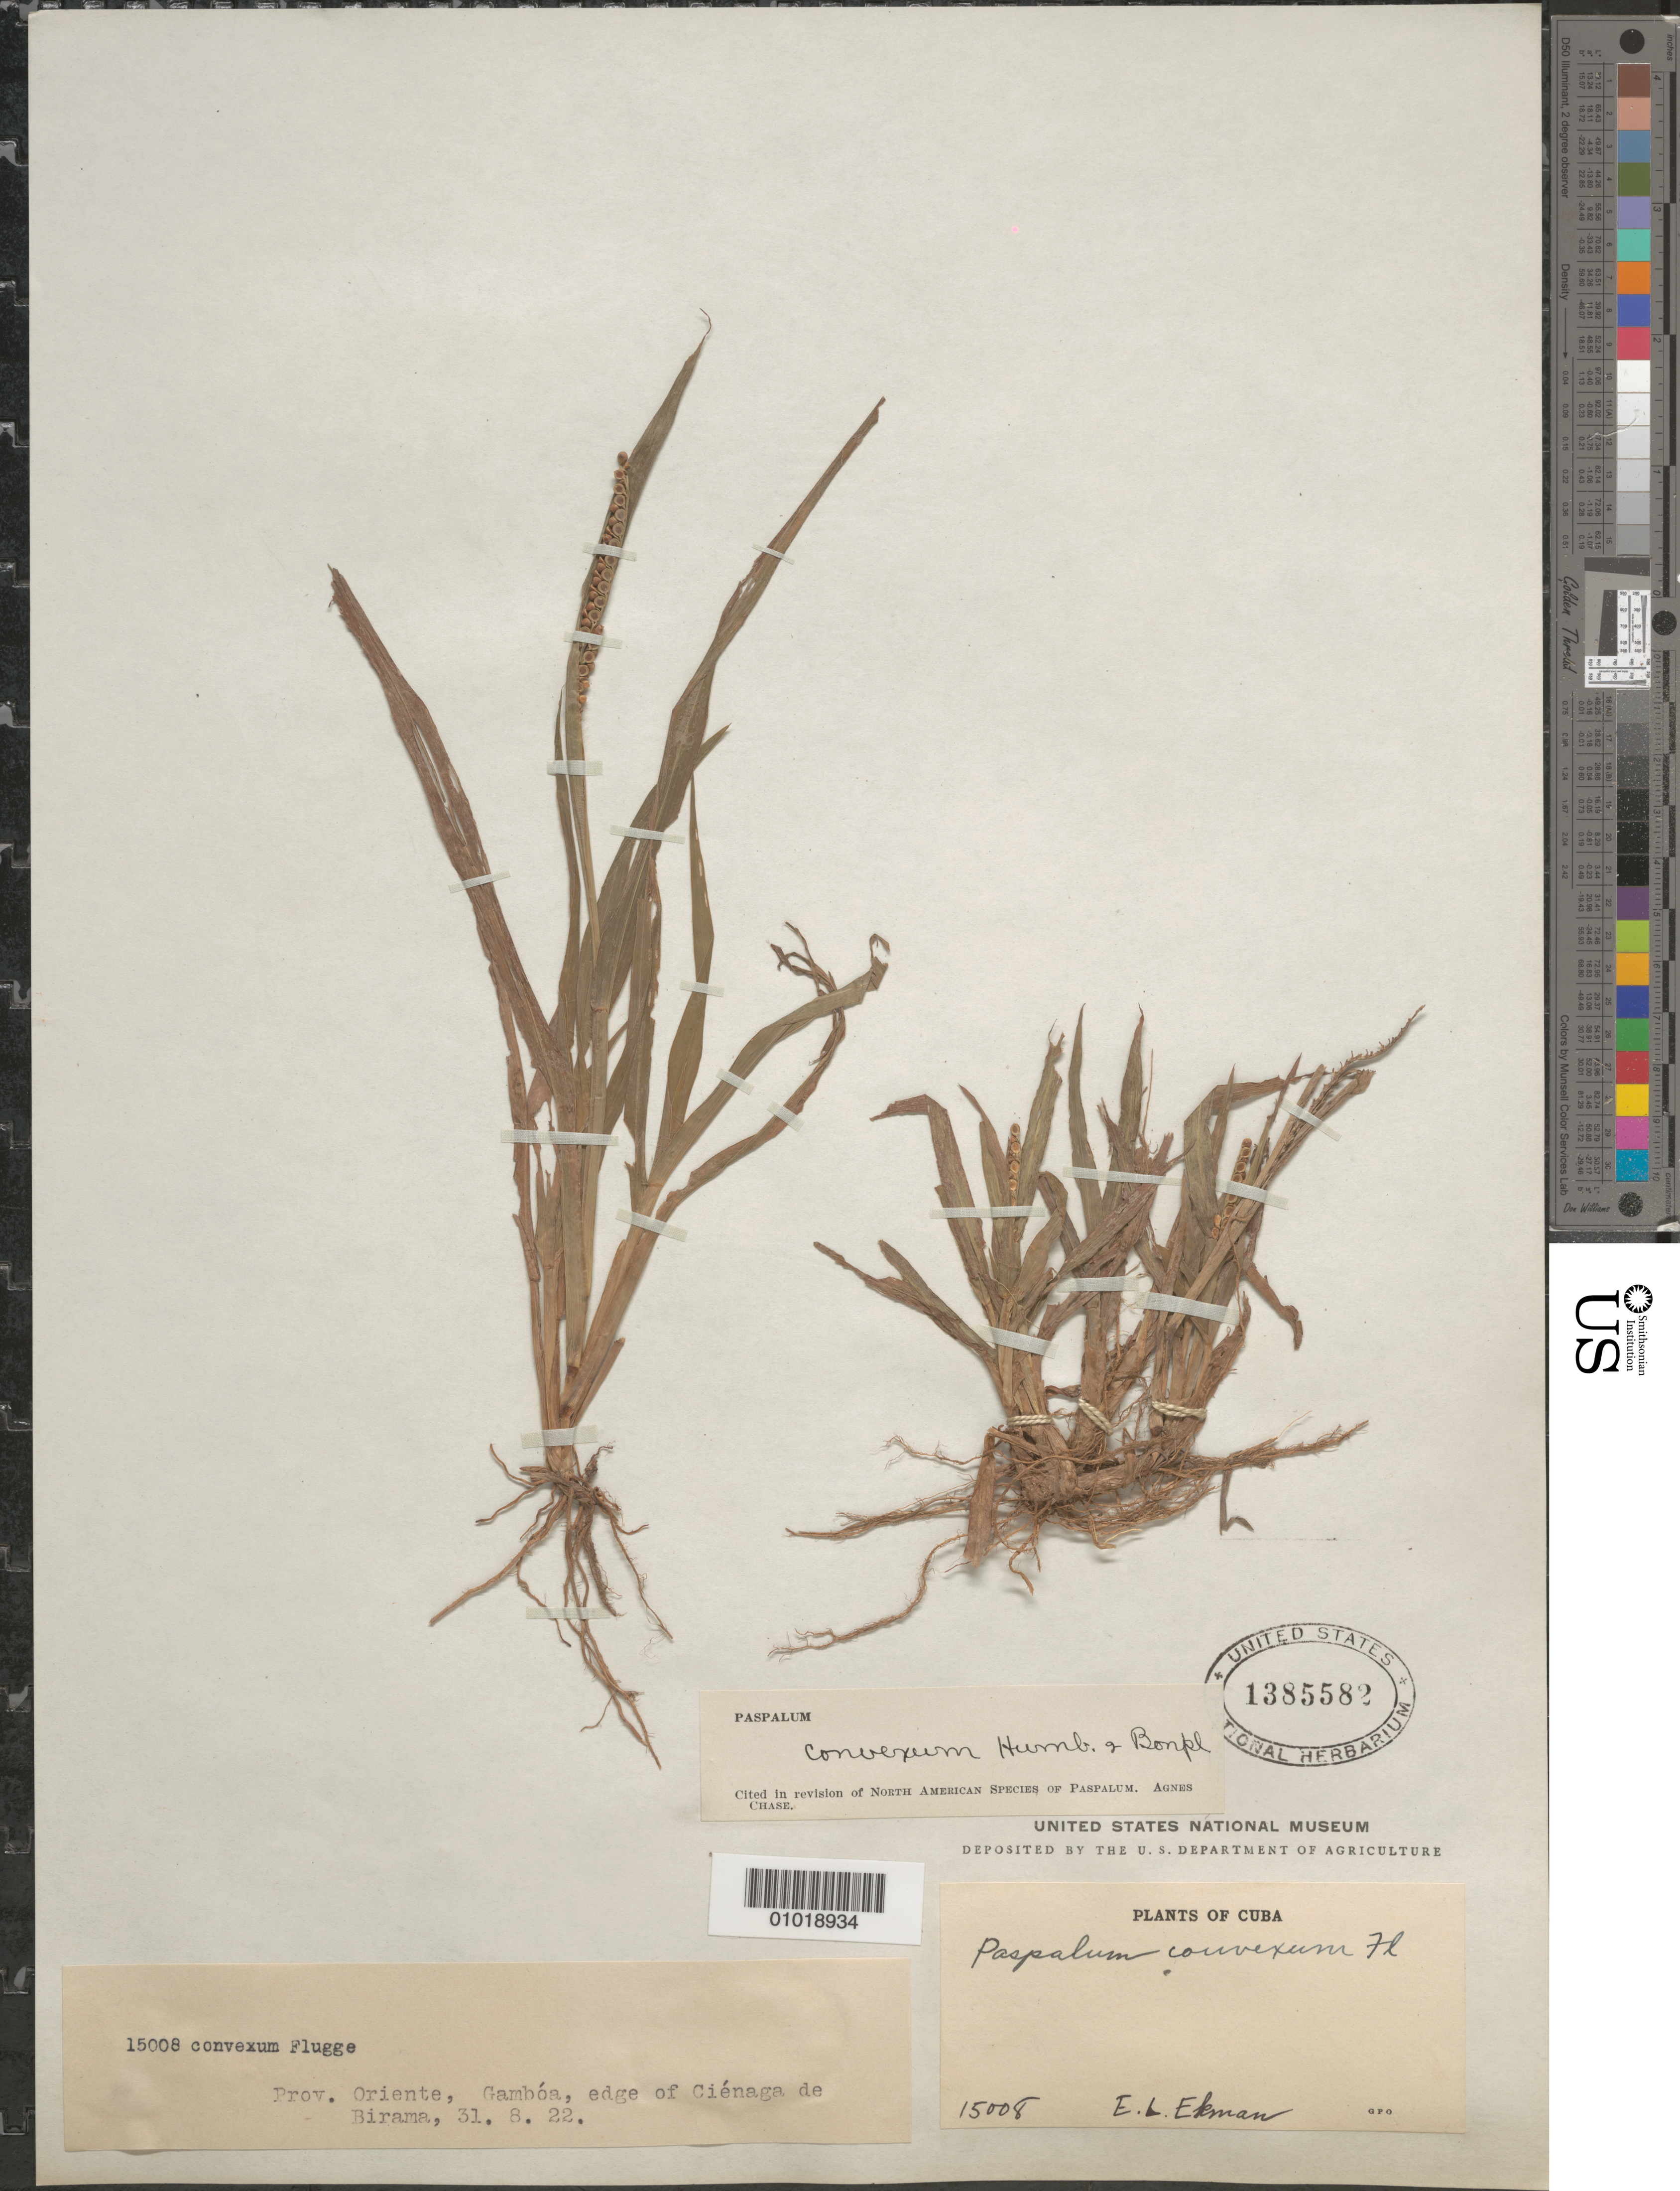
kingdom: Plantae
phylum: Tracheophyta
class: Liliopsida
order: Poales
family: Poaceae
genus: Paspalum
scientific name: Paspalum convexum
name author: Humb. & Bonpl. ex Flüggé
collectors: E. L. Ekman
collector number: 15008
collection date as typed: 31 Aug 1922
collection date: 1922-08-31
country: Cuba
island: Cuba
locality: Gamboa, edge of Cienaga de Birama, near border between Granma and Holguin provinces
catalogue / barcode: US 1358558